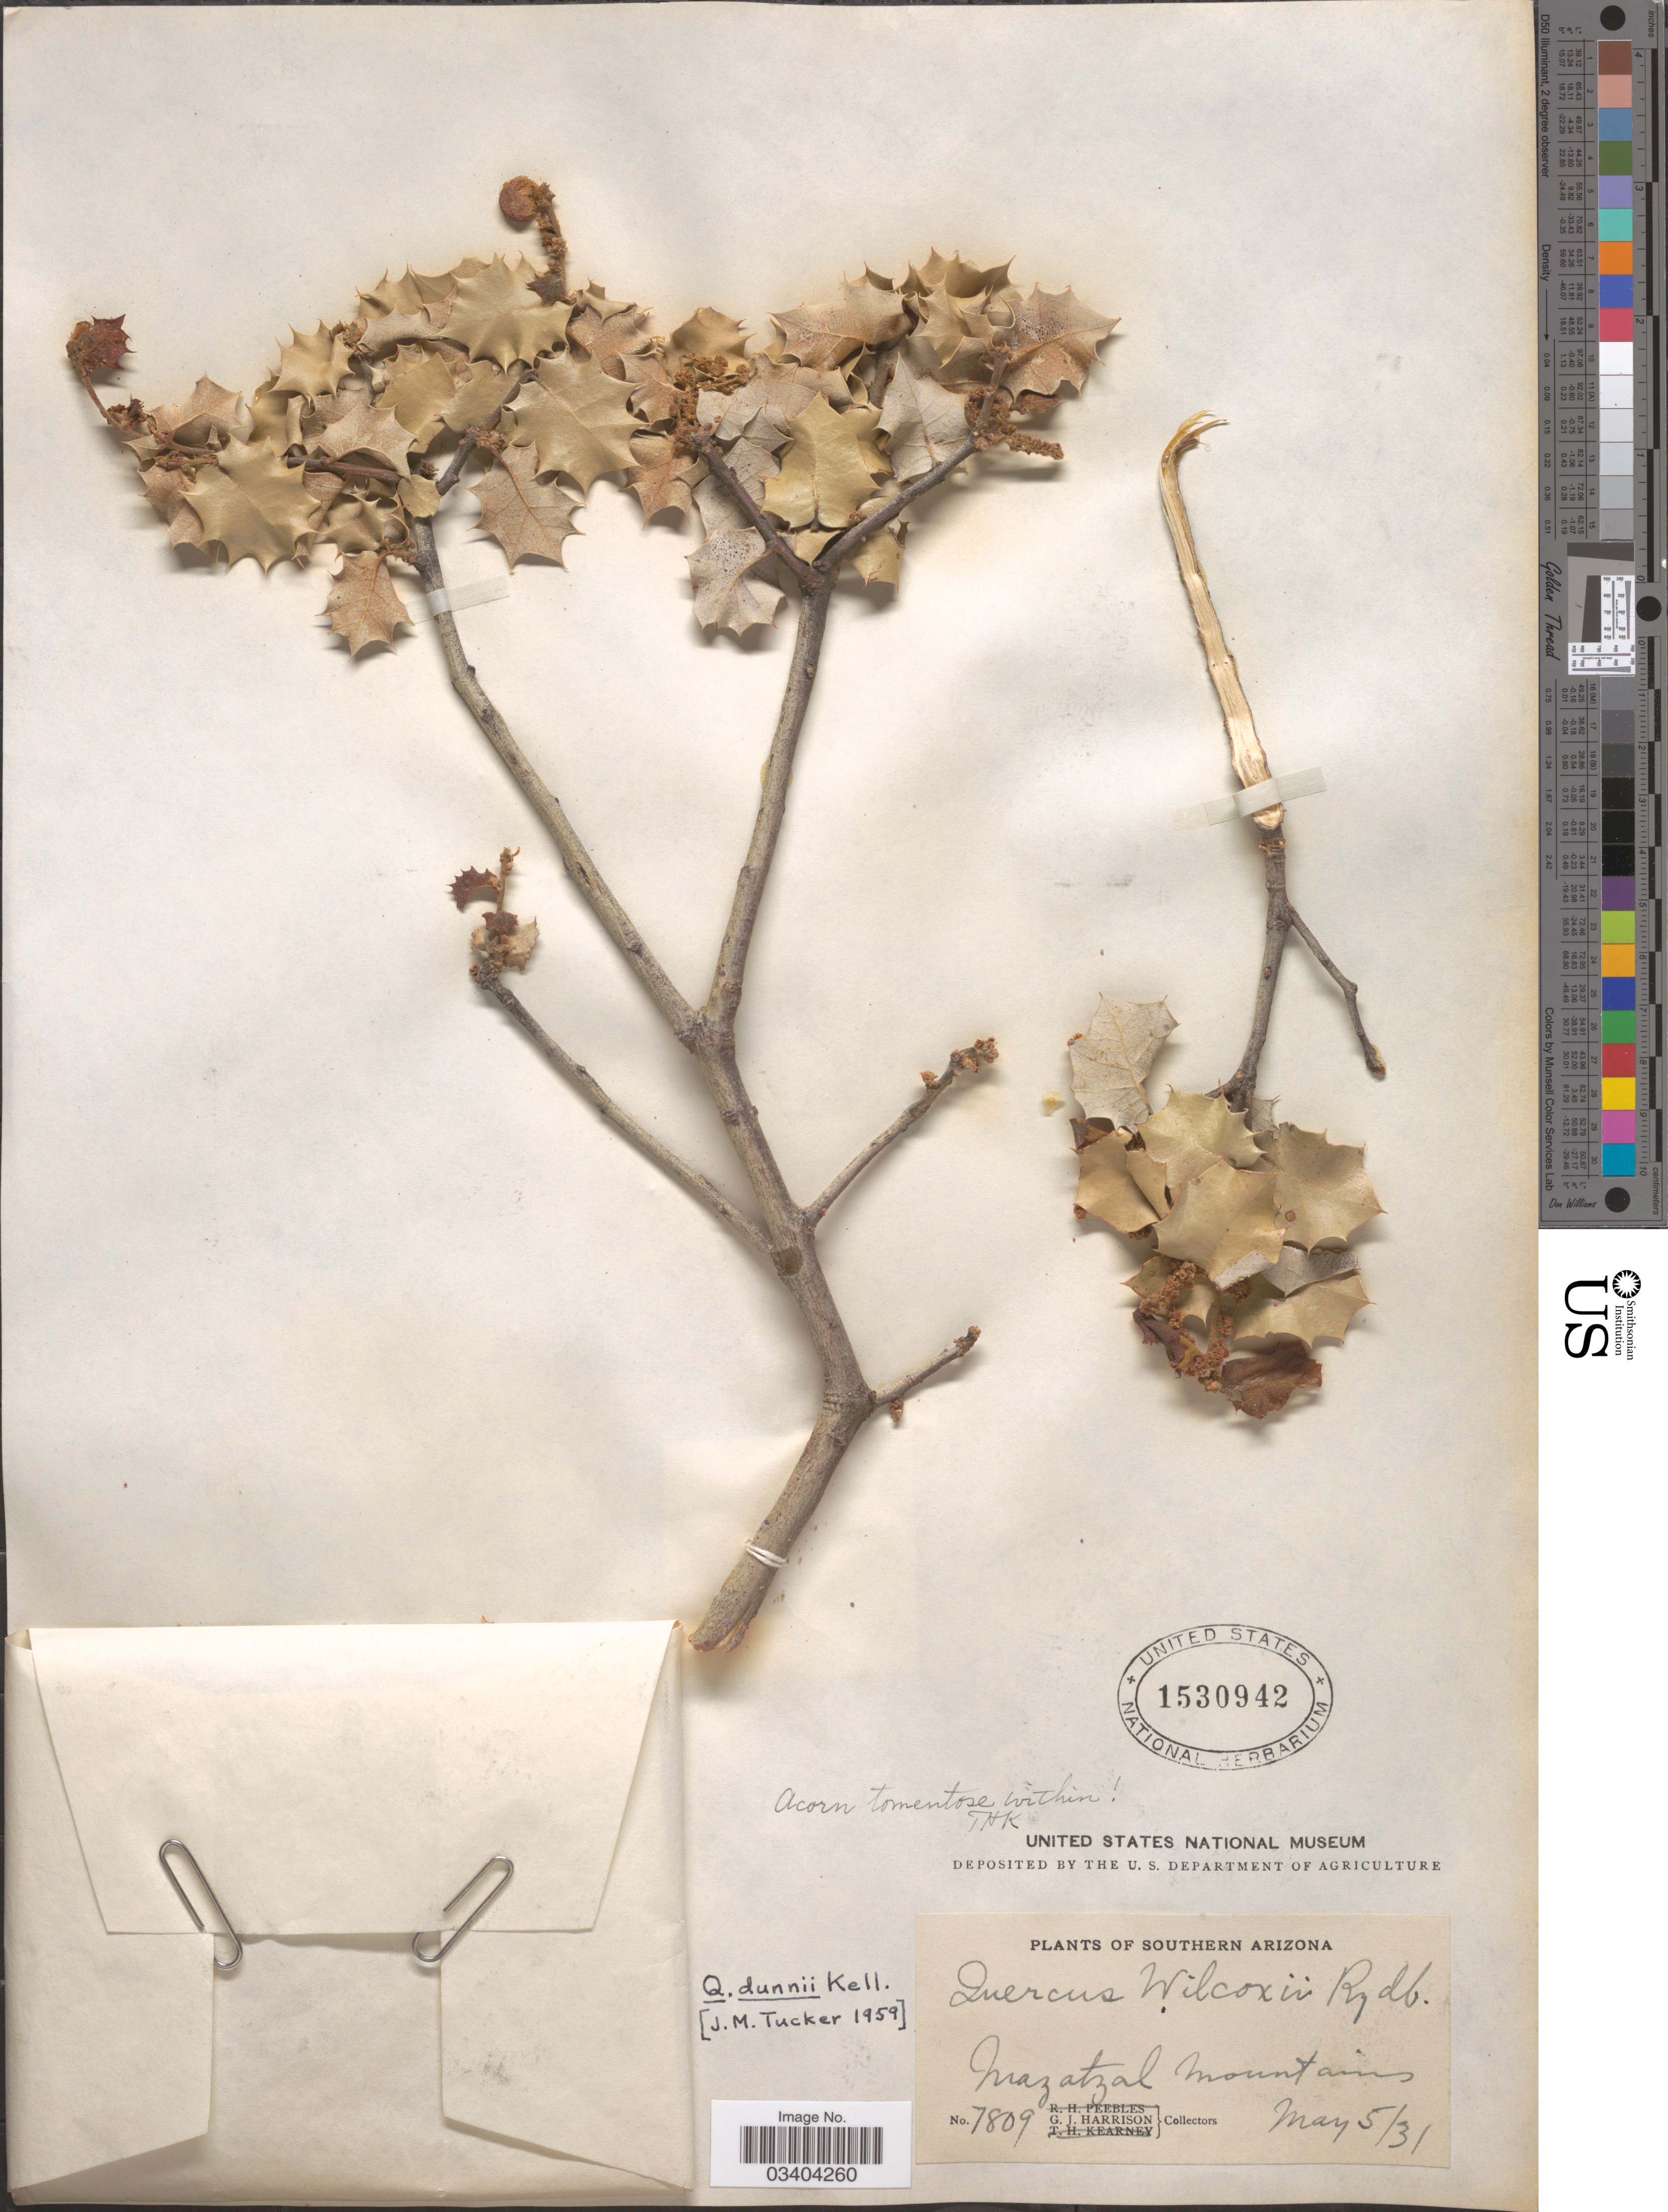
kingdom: Plantae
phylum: Tracheophyta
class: Magnoliopsida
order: Fagales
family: Fagaceae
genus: Quercus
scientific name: Quercus dunnii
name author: Kellogg ex Curran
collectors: G. J. Harrison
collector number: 7809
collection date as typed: Transcribed d/m/y: 5/5/31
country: United States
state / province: Arizona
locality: Southern Arizona. Mazatzal Mountains.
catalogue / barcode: US 1530942